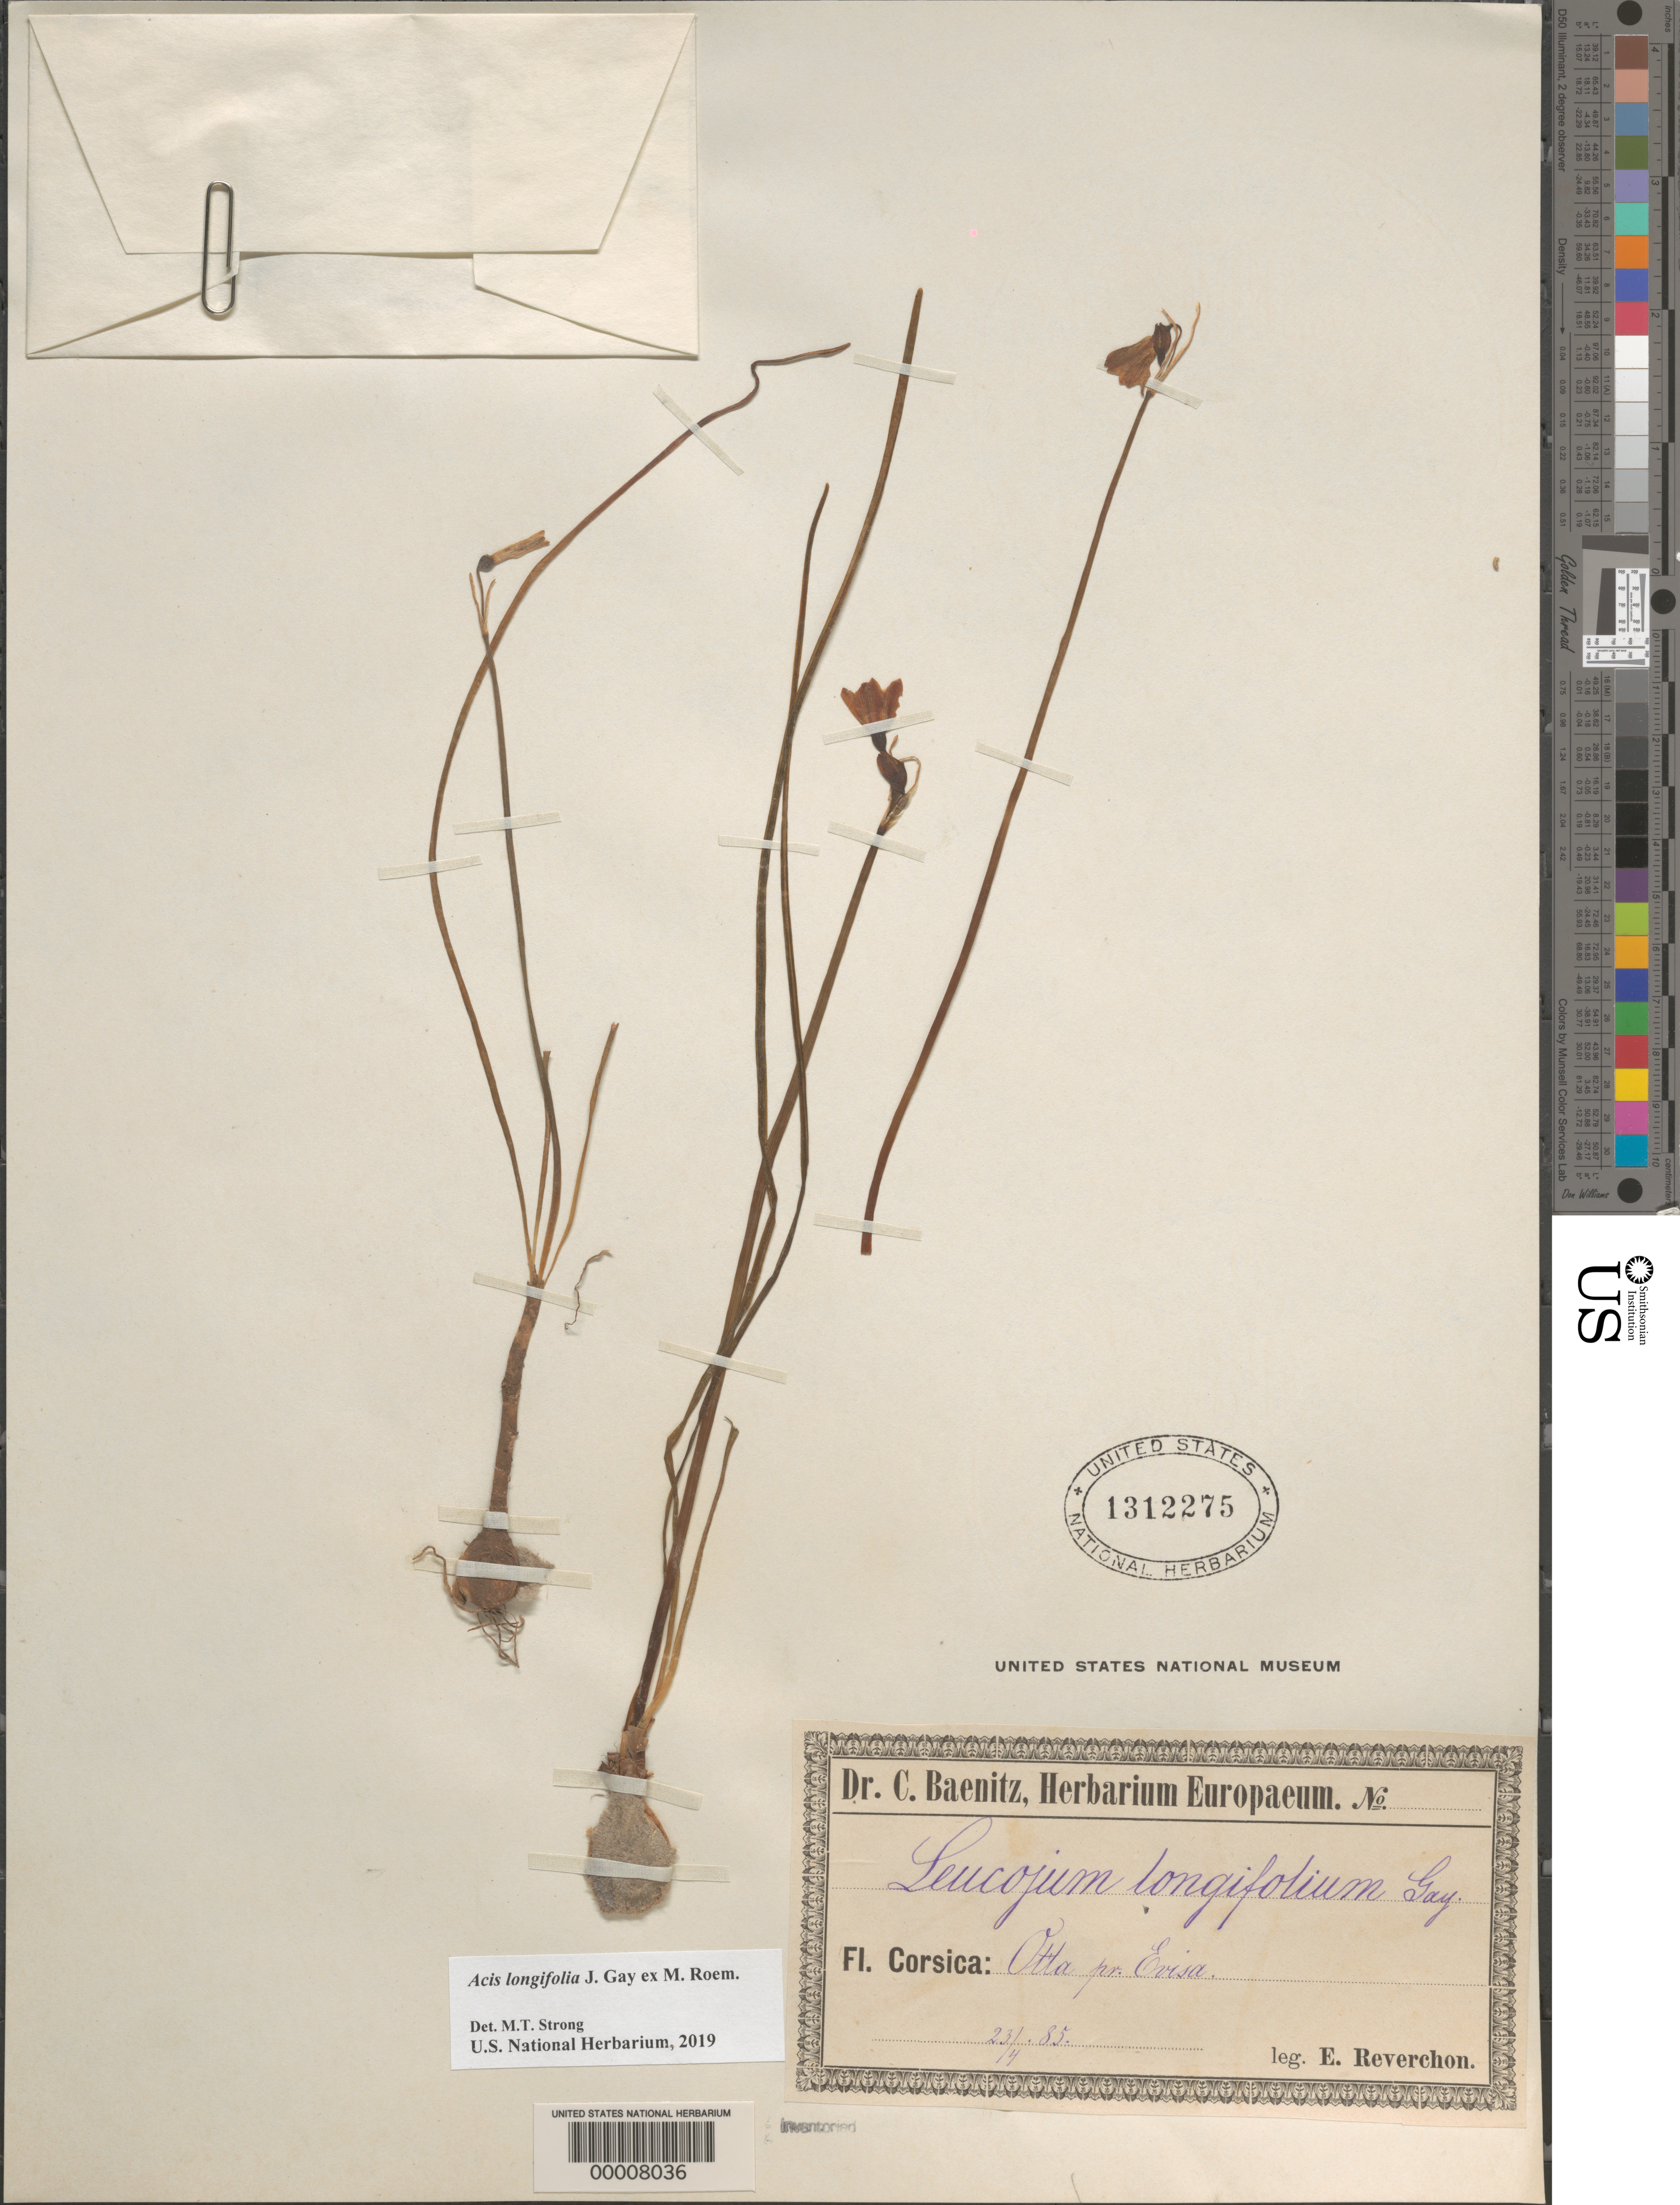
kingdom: Plantae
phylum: Tracheophyta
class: Liliopsida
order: Asparagales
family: Amaryllidaceae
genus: Acis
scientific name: Acis longifolia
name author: J. Gay ex M. Roem.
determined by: Strong, Mark T., (BOT), Smithsonian Institution - National Museum of Natural History (UNITED STATES)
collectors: E. Reverchon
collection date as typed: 23 Apr 1885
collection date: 1885-04-23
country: France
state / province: Corsica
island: Corse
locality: Otta, near evisa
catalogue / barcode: US 1312275